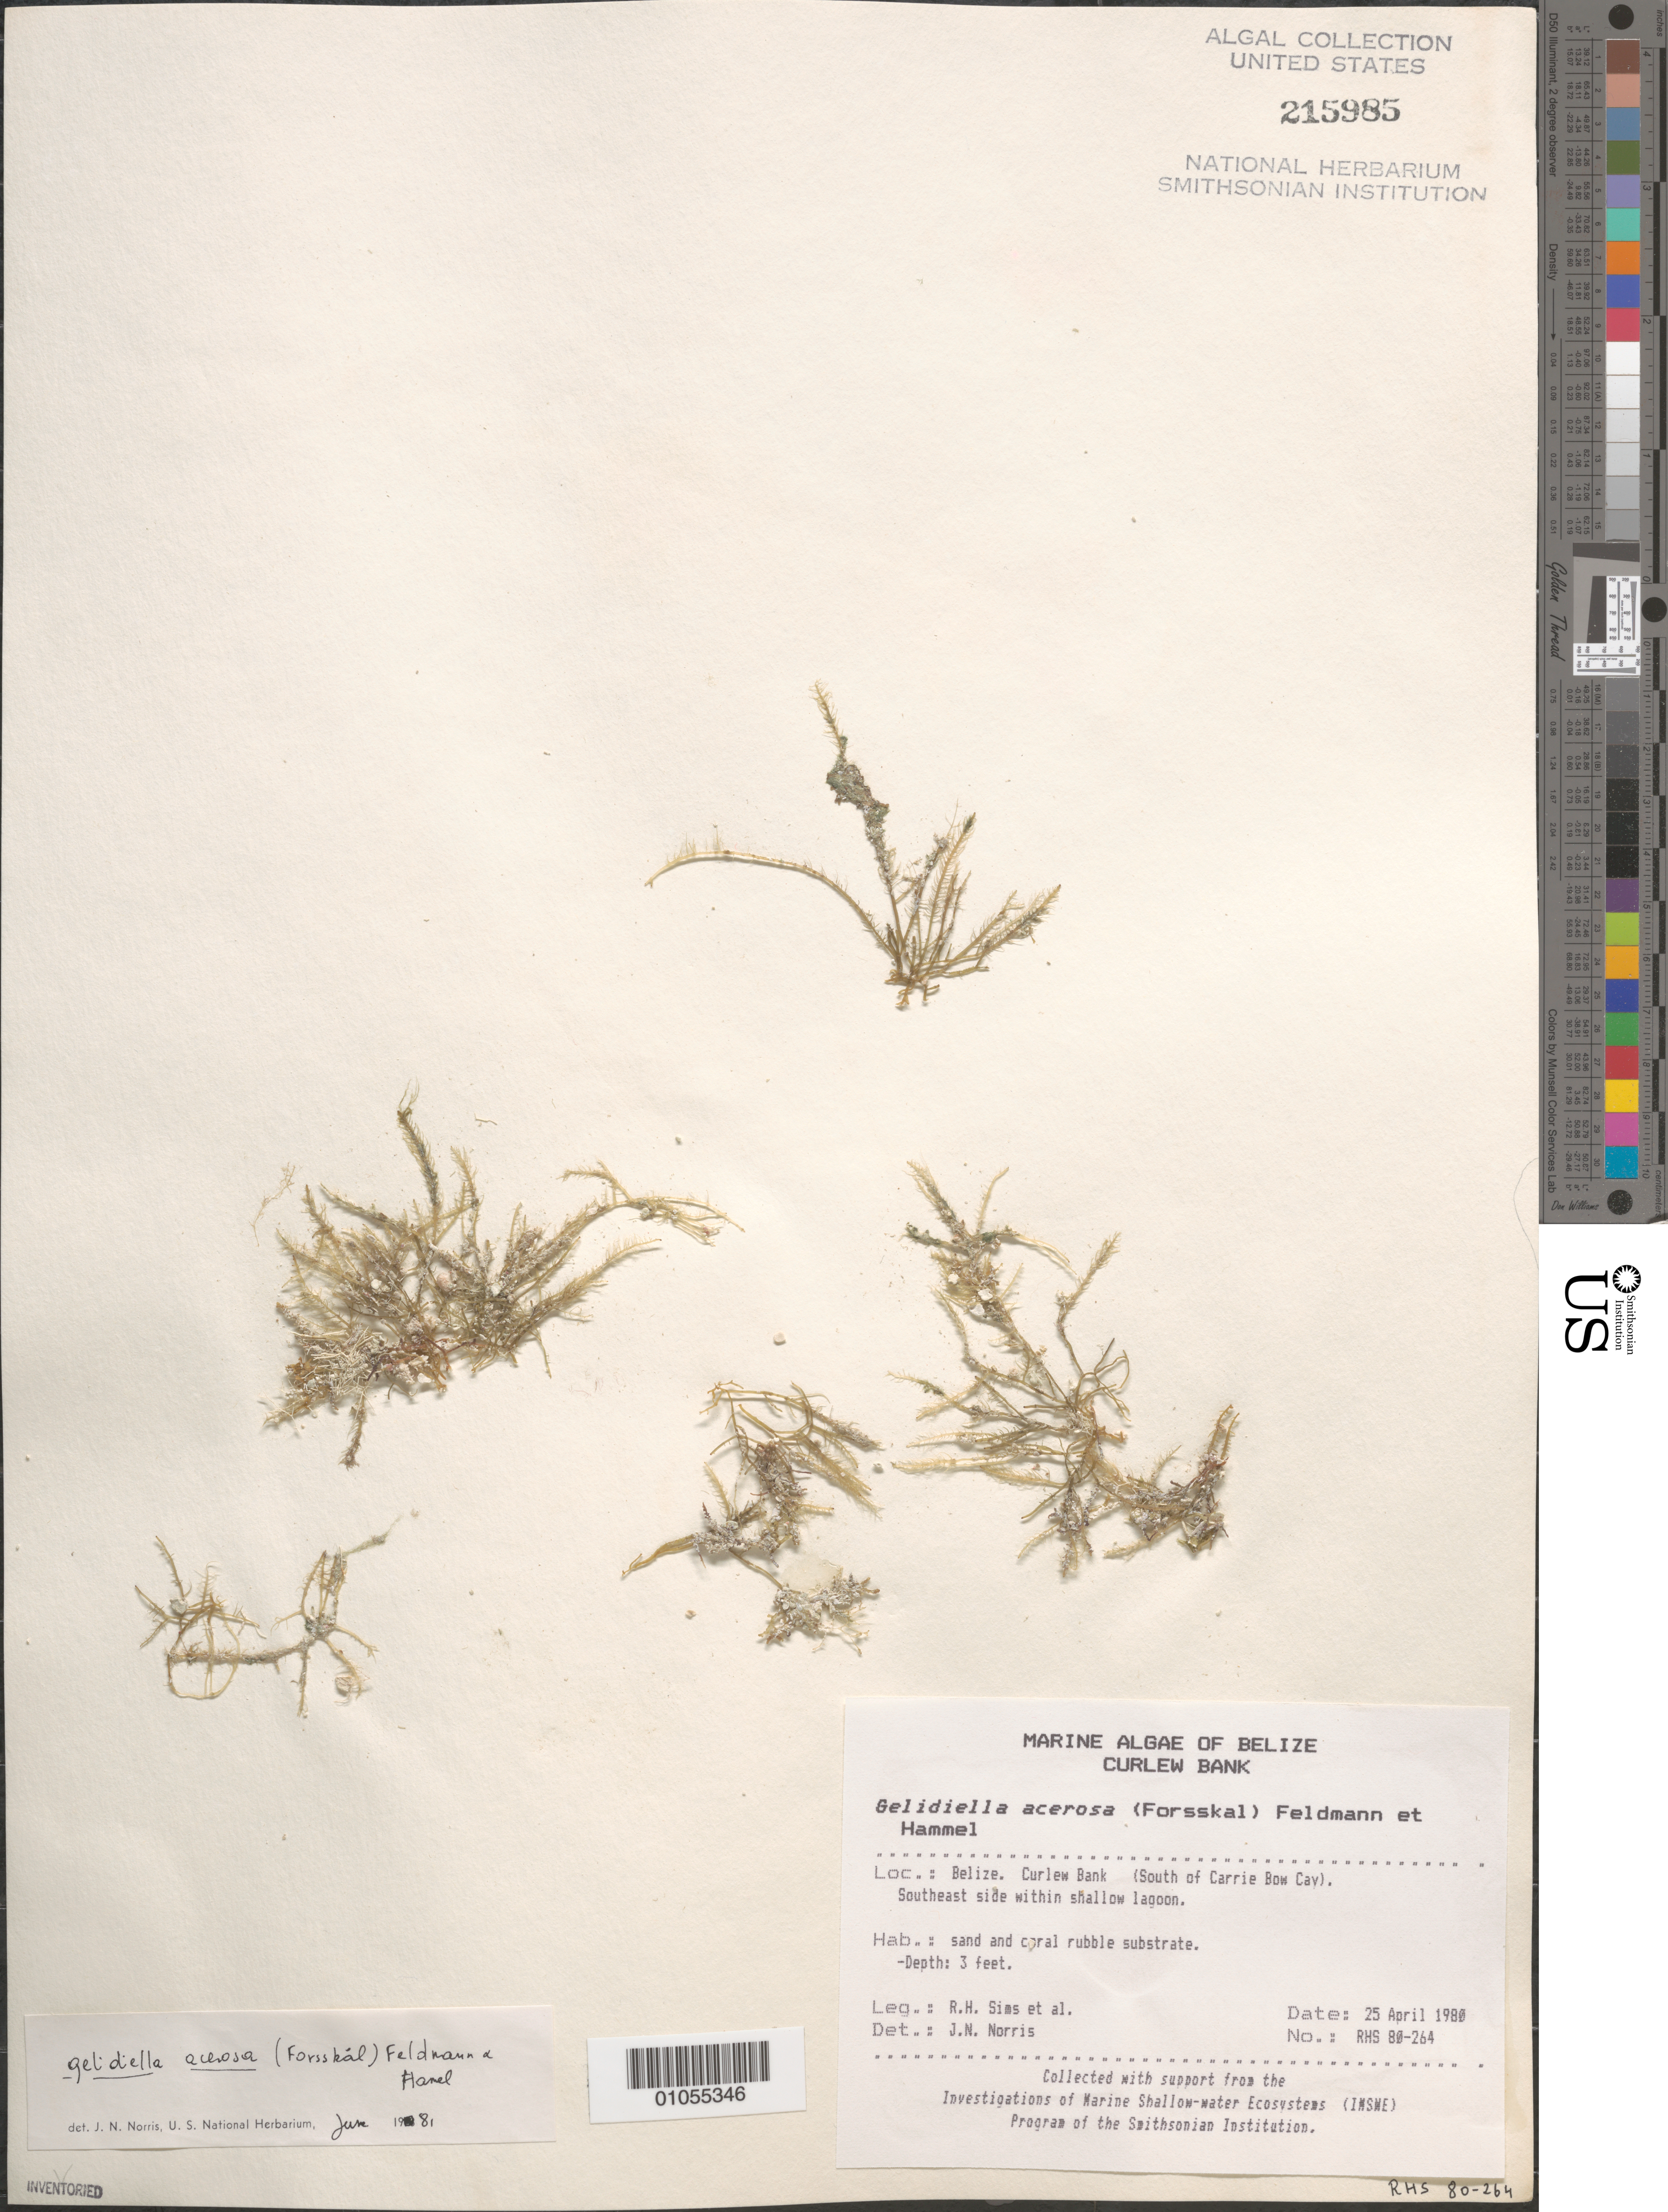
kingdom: Plantae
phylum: Rhodophyta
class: Florideophyceae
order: Gelidiales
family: Gelidiellaceae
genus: Gelidiella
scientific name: Gelidiella acerosa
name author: (Forssk.) Feldmann & G. Hamel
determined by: Norris, James N.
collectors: R. H. Sims & et al.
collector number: RHS 80-264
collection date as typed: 25 Apr 1980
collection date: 1980-04-25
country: Belize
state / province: Stann Creek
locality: Curlew Bank, south of Carrie Bow Cay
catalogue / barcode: US 215985